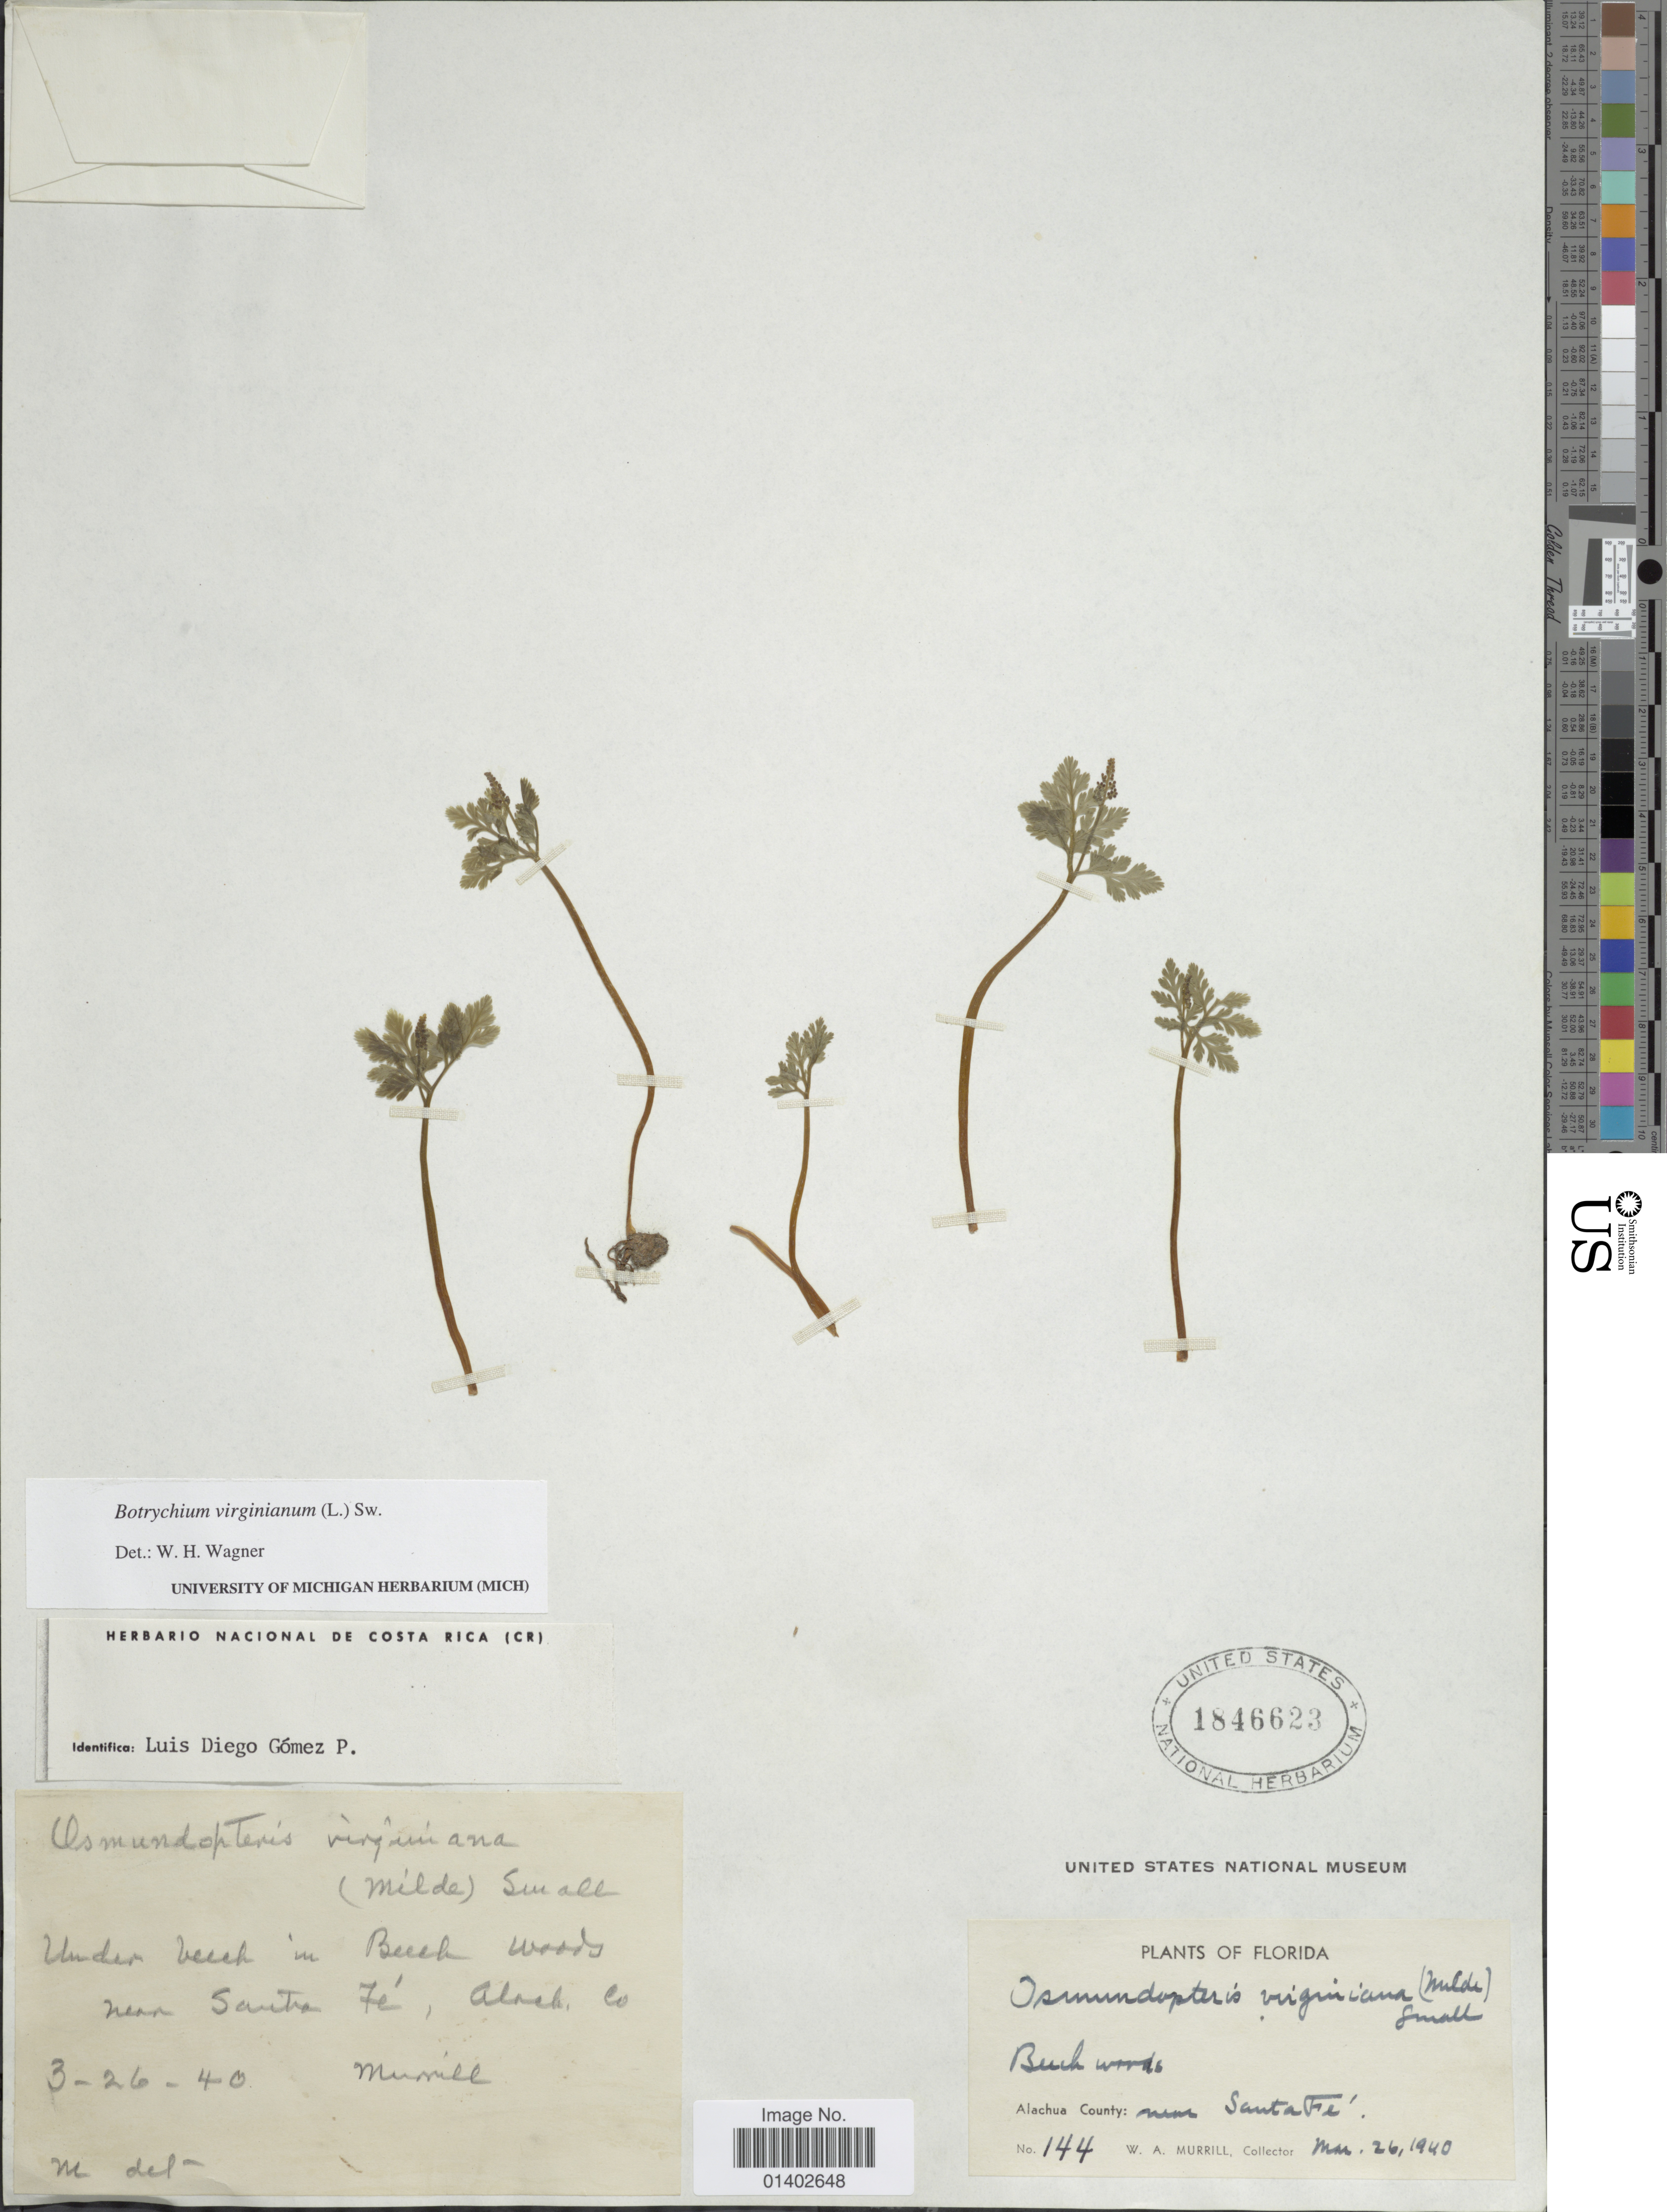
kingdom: Plantae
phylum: Tracheophyta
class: Polypodiopsida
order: Ophioglossales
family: Ophioglossaceae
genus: Botrychium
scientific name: Botrychium virginianum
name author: (L.) Sw.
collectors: W. A. Murrill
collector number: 144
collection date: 1940-03-26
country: United States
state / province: Florida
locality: Alachua County: near Santa Fe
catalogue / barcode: US 1846623